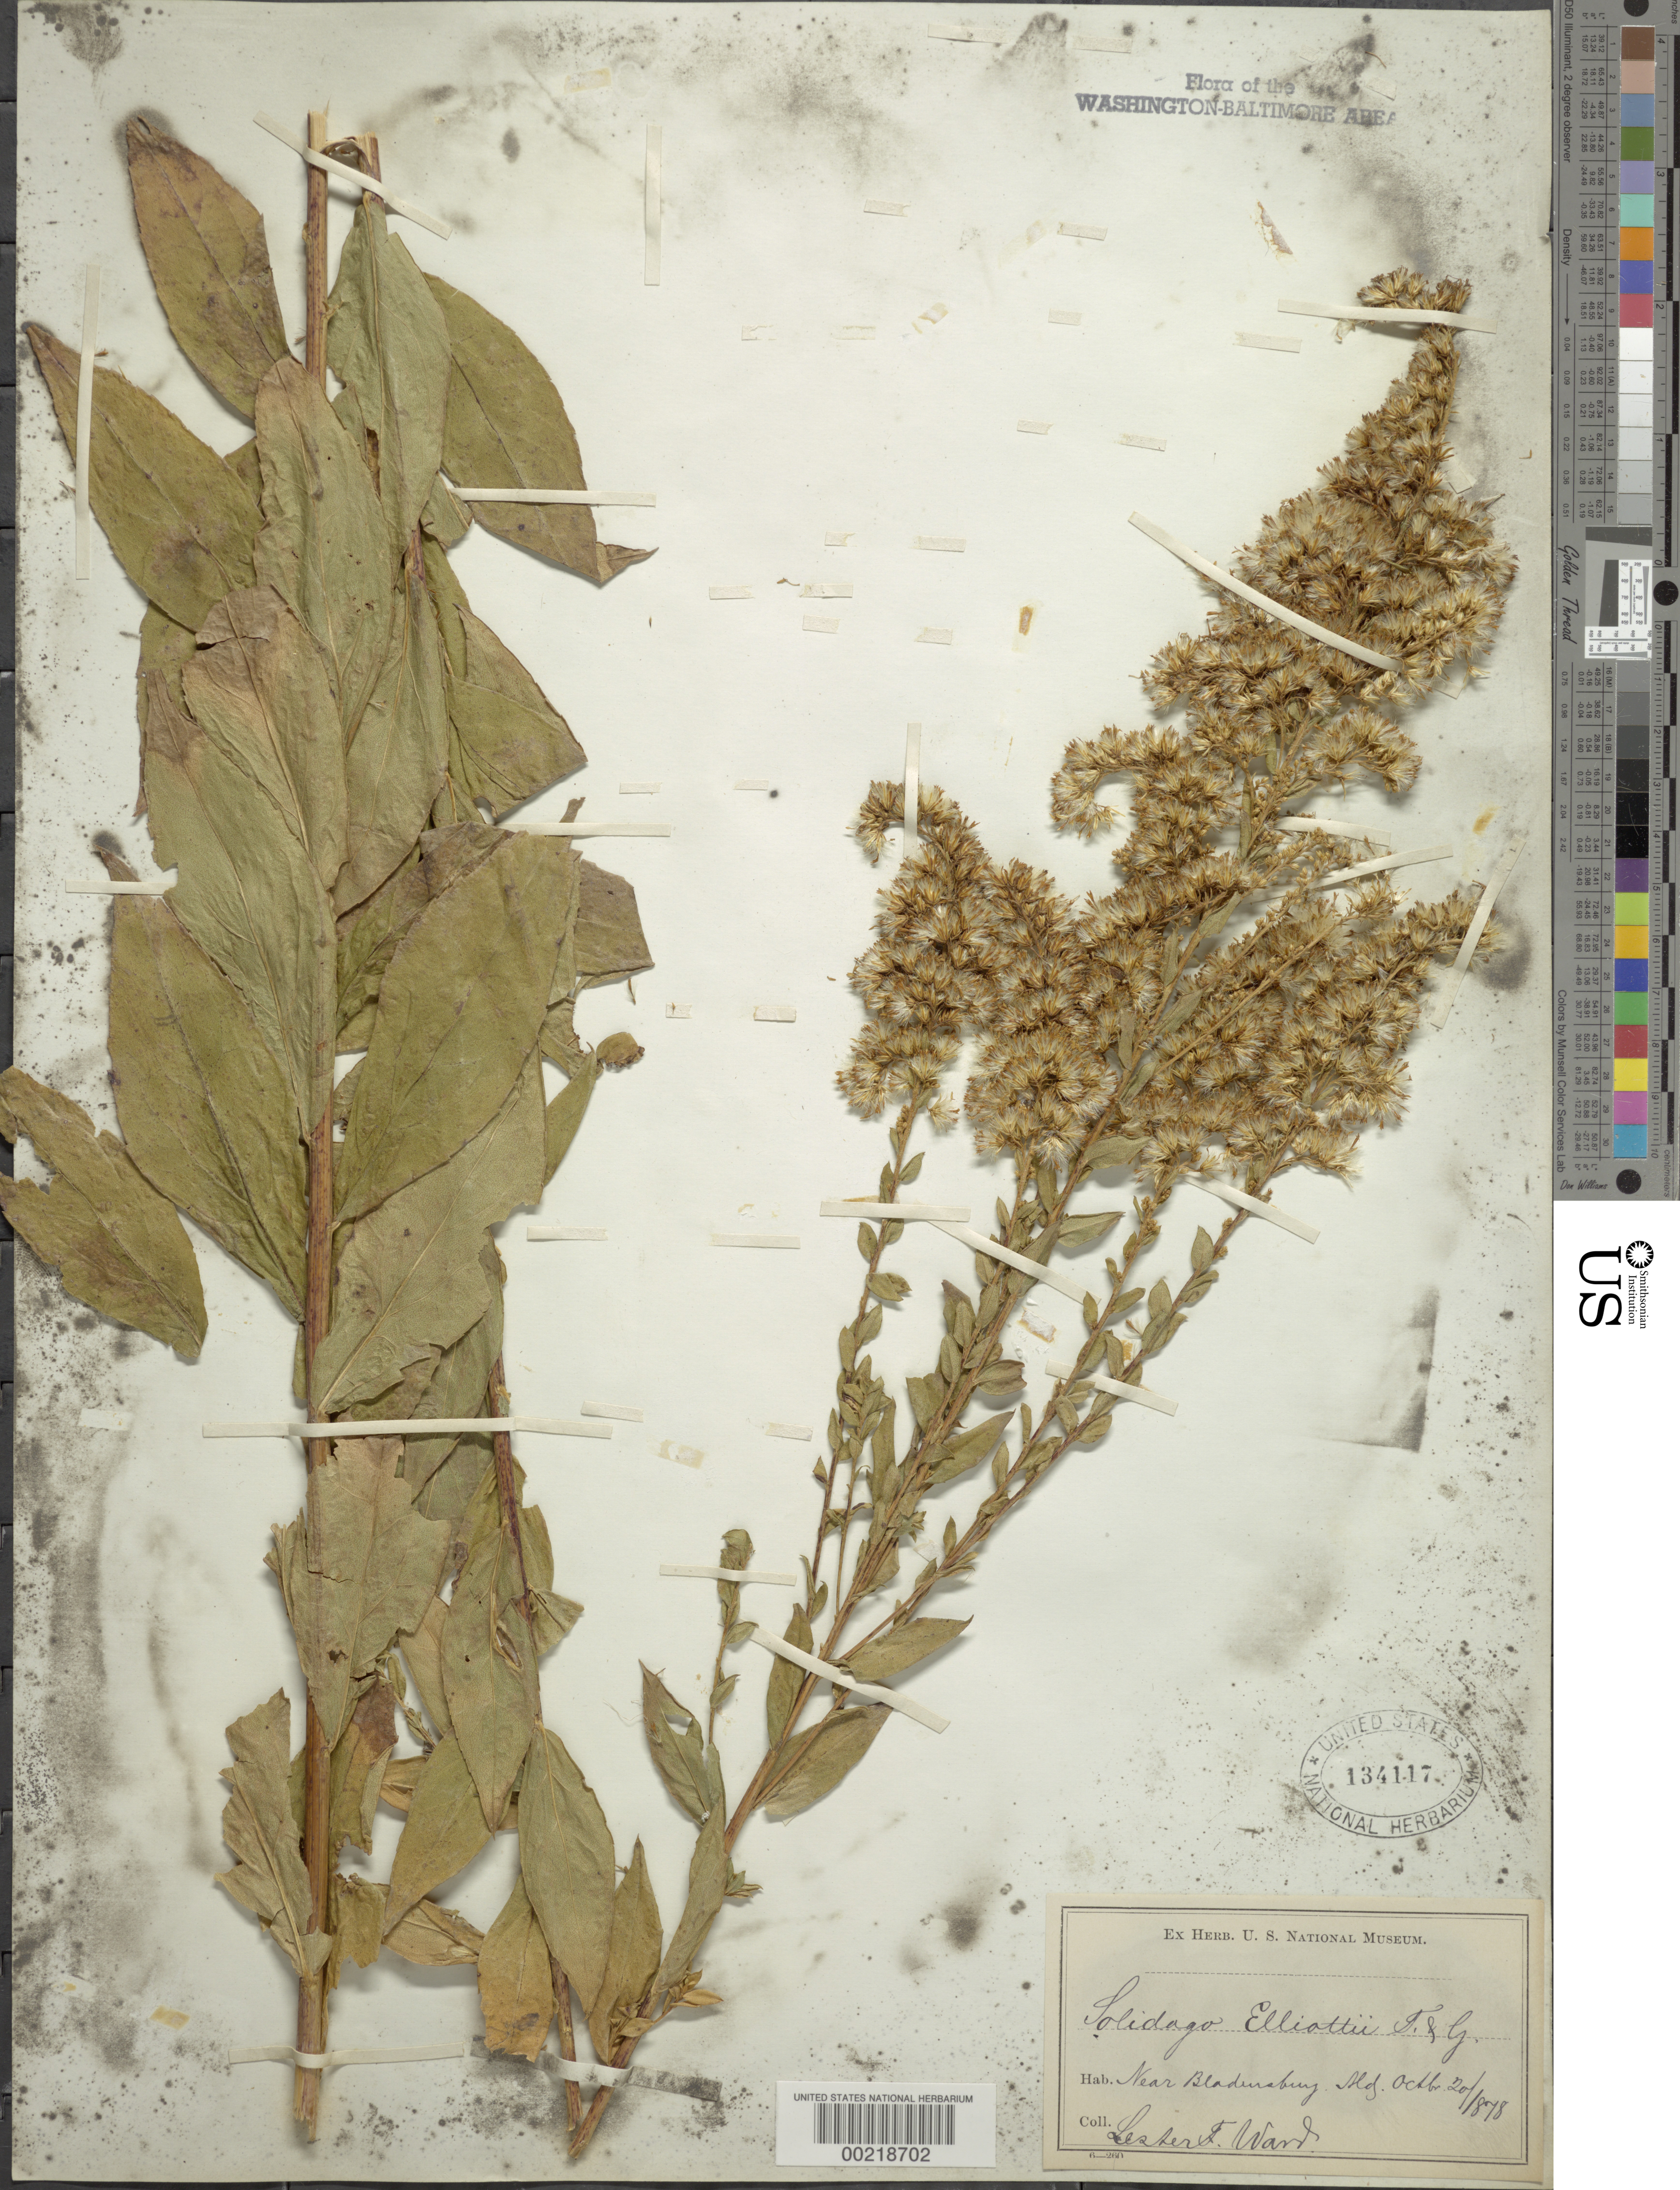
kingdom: Plantae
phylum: Tracheophyta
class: Magnoliopsida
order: Asterales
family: Asteraceae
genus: Solidago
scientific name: Solidago latissimifolia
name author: Mill.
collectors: L. F. Ward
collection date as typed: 20 Oct 1878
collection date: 1878-10-20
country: United States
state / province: Maryland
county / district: Prince George's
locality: Bladensburg vicinity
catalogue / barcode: US 134117